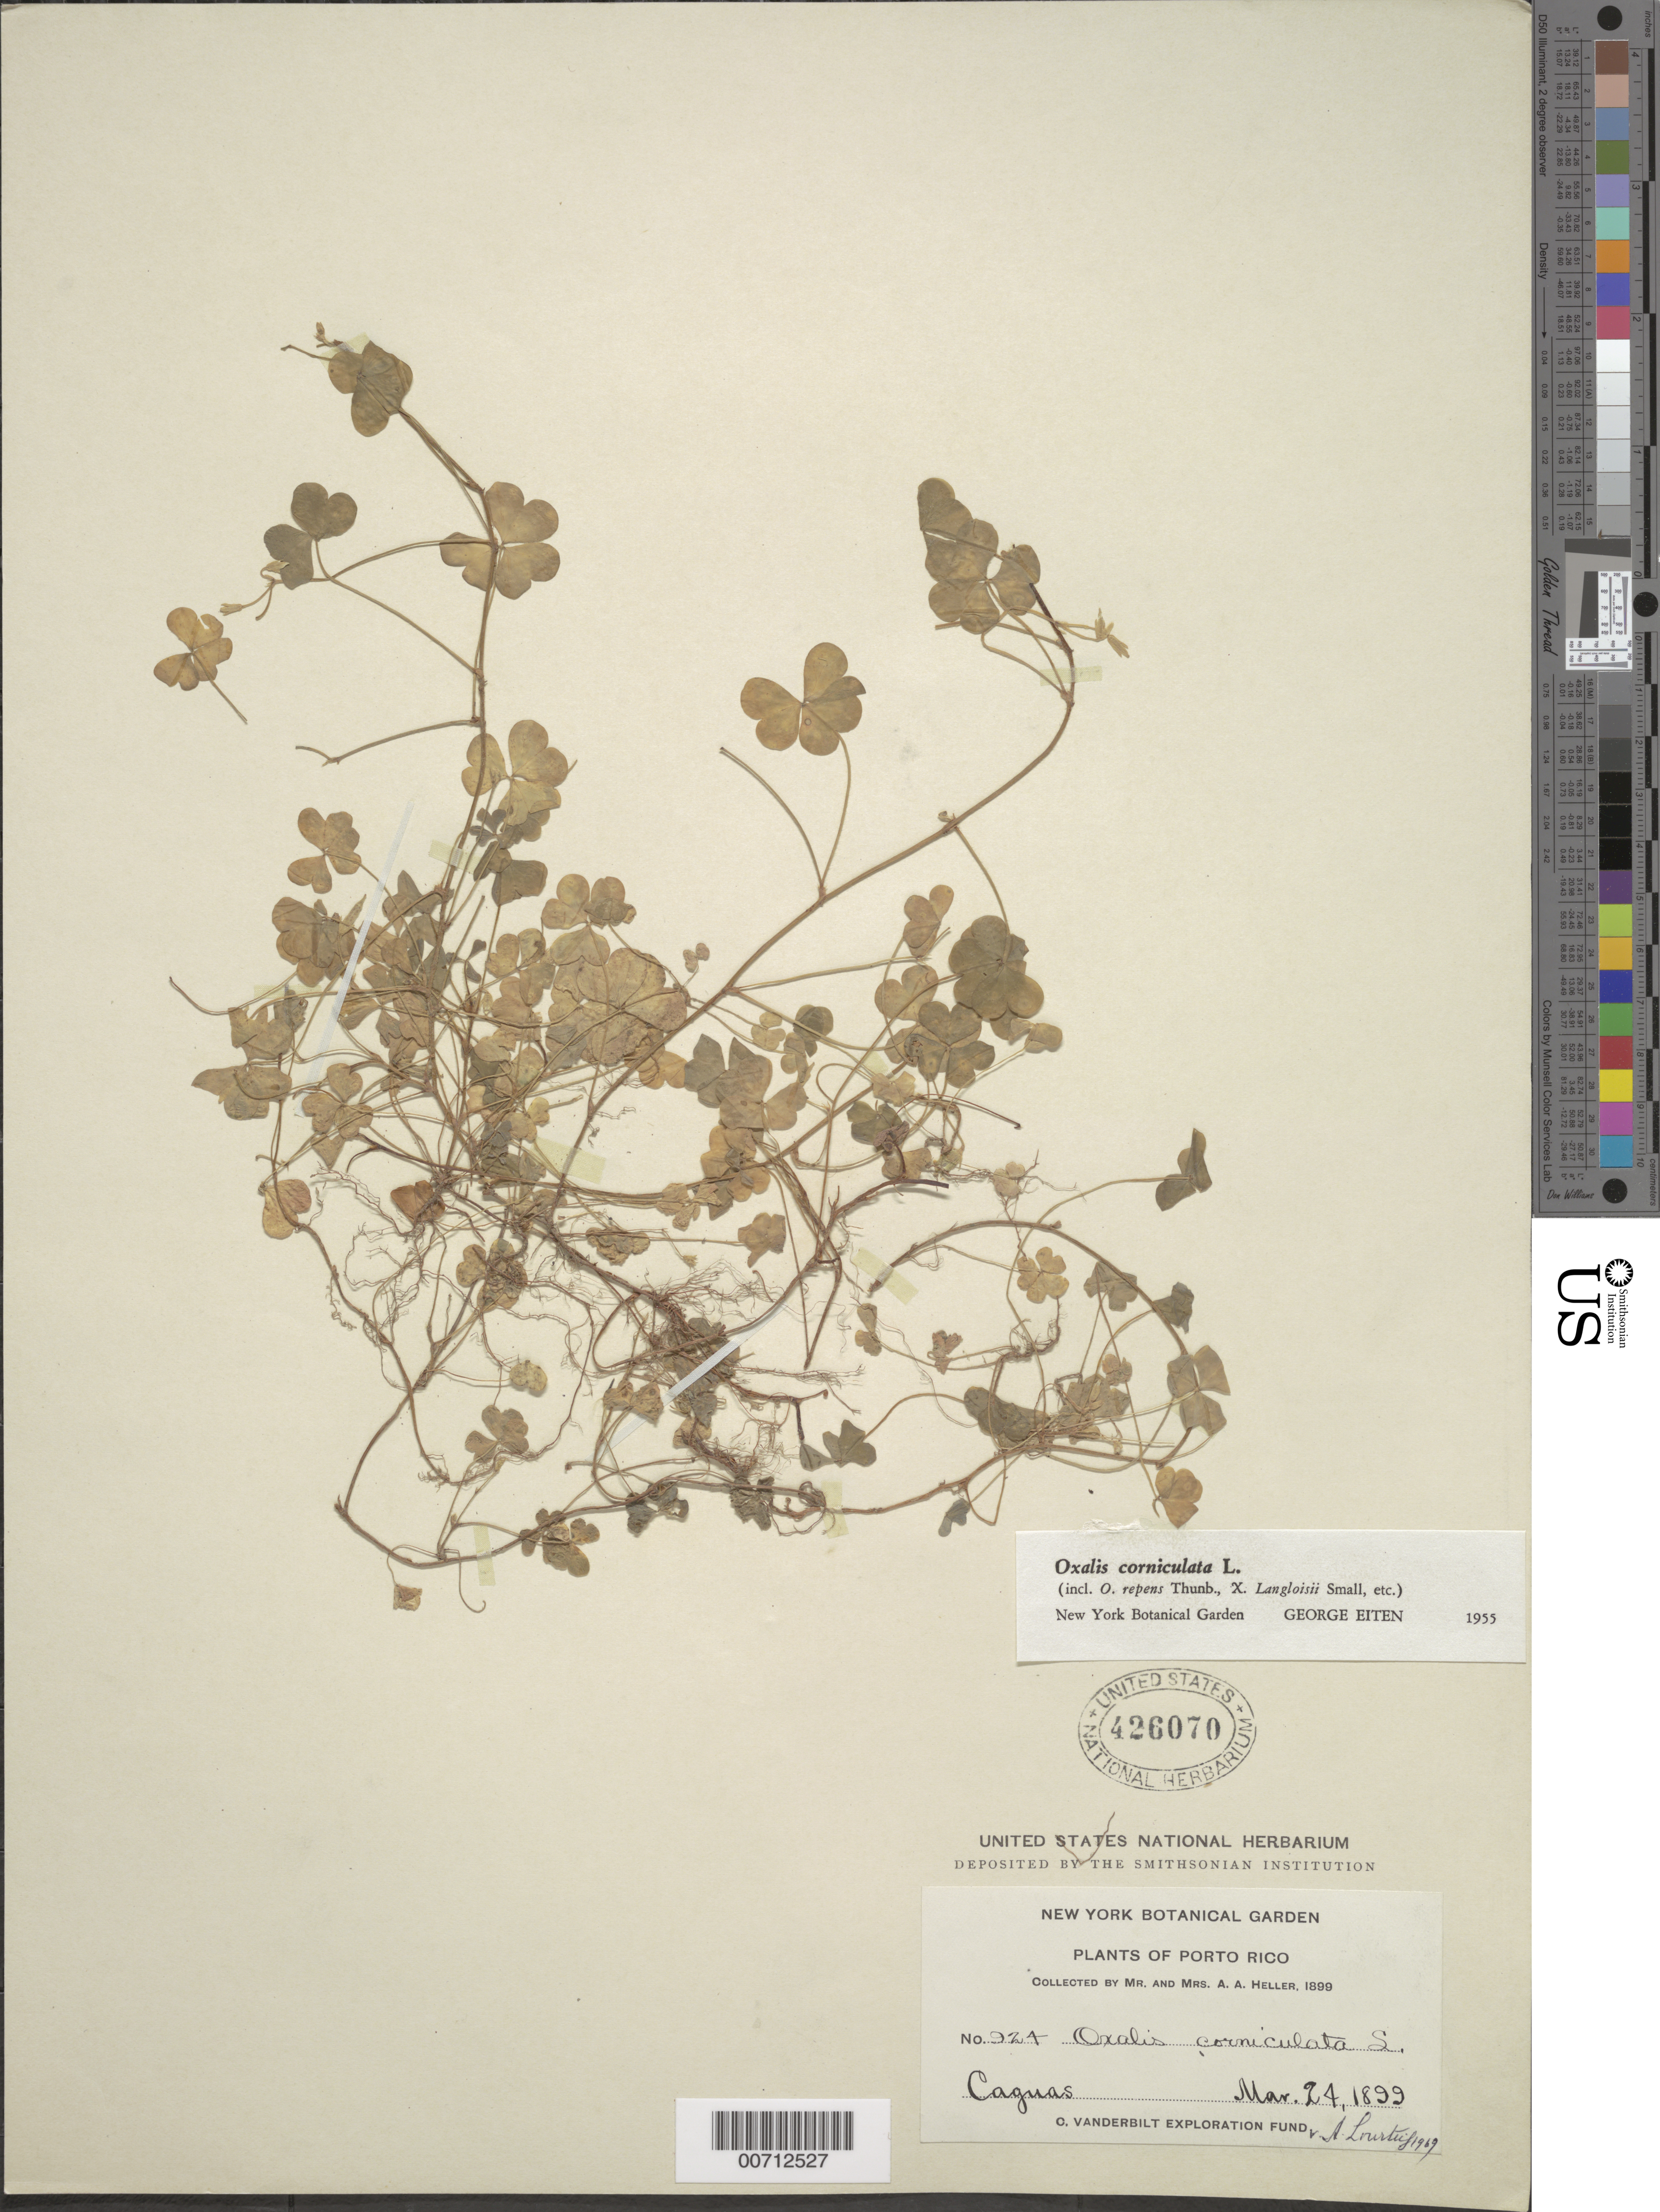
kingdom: Plantae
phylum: Tracheophyta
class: Magnoliopsida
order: Oxalidales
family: Oxalidaceae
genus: Oxalis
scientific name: Oxalis corniculata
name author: L.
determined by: Lourteig, A.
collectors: A. A. Heller & -- Heller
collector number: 924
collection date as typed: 24 Mar 1899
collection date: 1899-03-24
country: Puerto Rico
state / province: Caguas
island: Greater Antilles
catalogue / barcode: US 426070